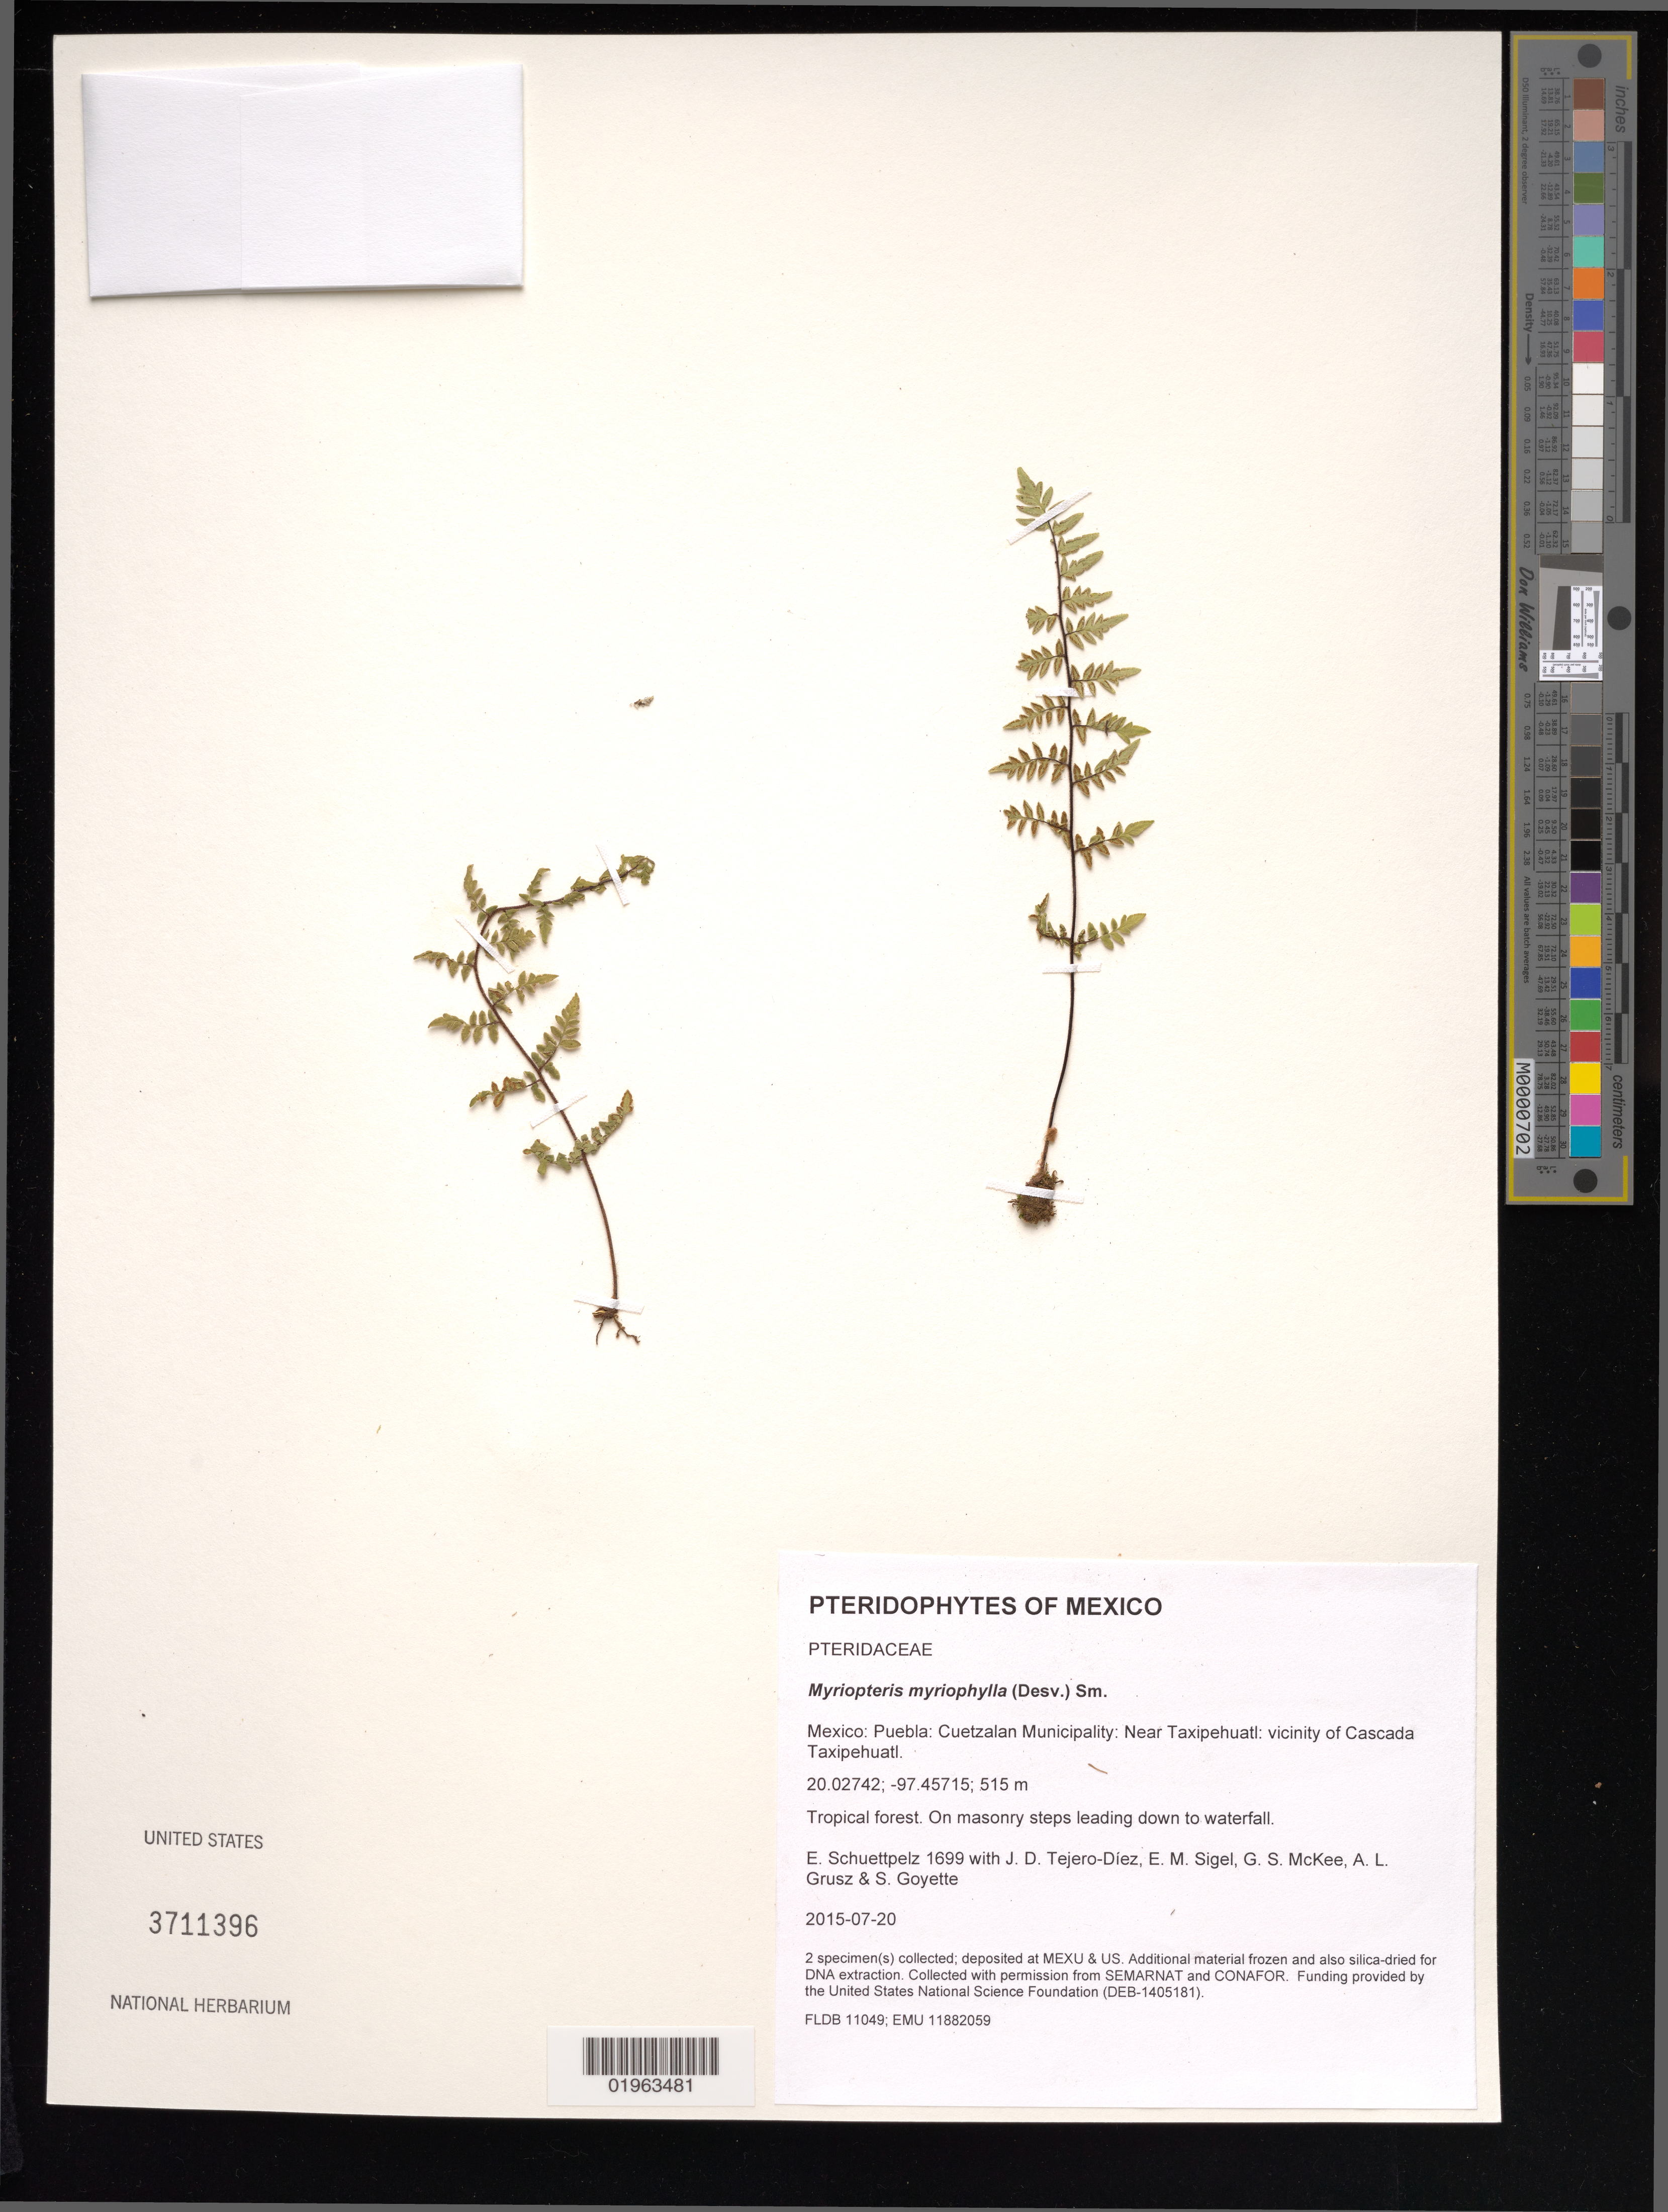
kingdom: Plantae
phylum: Tracheophyta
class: Polypodiopsida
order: Polypodiales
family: Pteridaceae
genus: Myriopteris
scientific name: Myriopteris myriophylla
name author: (Desv.) J. Sm.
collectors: E. Schuettpelz, D. Tejero-Díez, E. M. Sigel, G. S. McKee & A. Grusz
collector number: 1699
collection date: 2015-07-20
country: Mexico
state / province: Puebla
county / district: Cuetzalan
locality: Near Taxipehuatl: vicinity of Cascada Taxipehuatl.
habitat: Tropical forest.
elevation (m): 515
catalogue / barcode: US 3711396